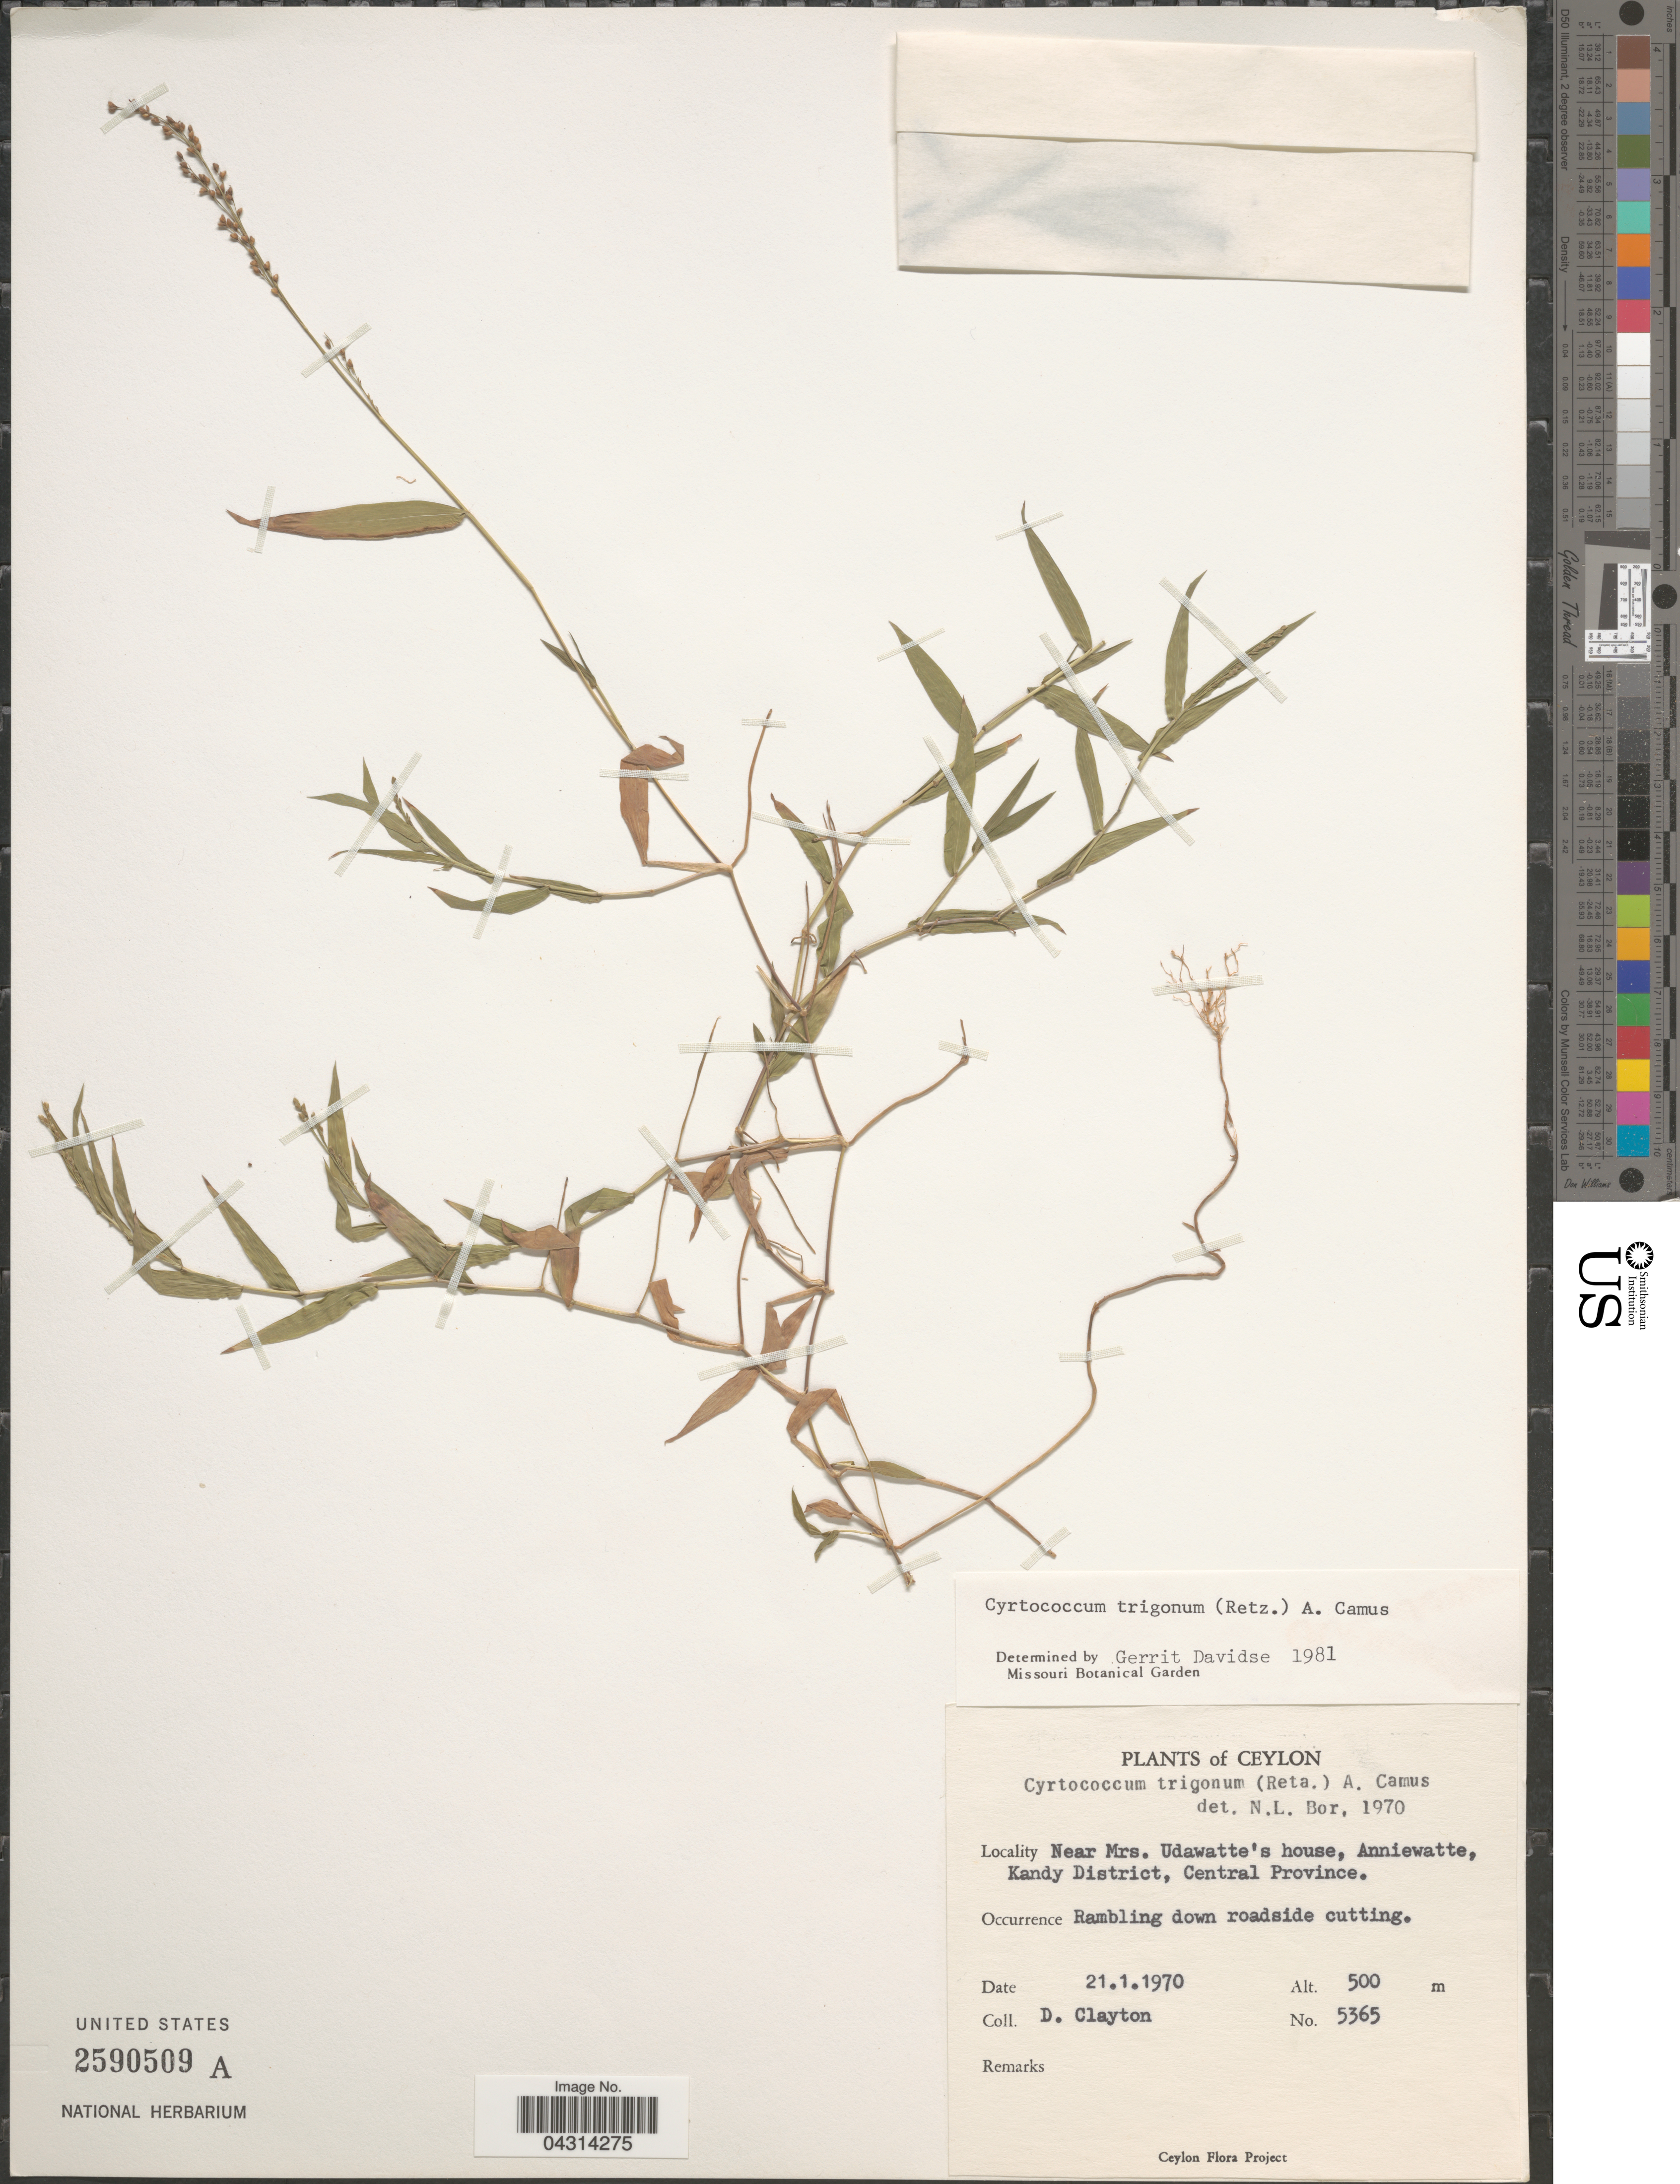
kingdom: Plantae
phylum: Tracheophyta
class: Liliopsida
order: Poales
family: Poaceae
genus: Cyrtococcum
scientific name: Cyrtococcum trigonum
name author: (Retz.) A. Camus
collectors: D. Clayton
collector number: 5365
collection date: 1970-01-21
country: Sri Lanka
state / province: Central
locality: Ceylon. Near Mrs. Udawatte's house, Anniewatte, Kandy District.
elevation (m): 500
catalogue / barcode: US 2590509A